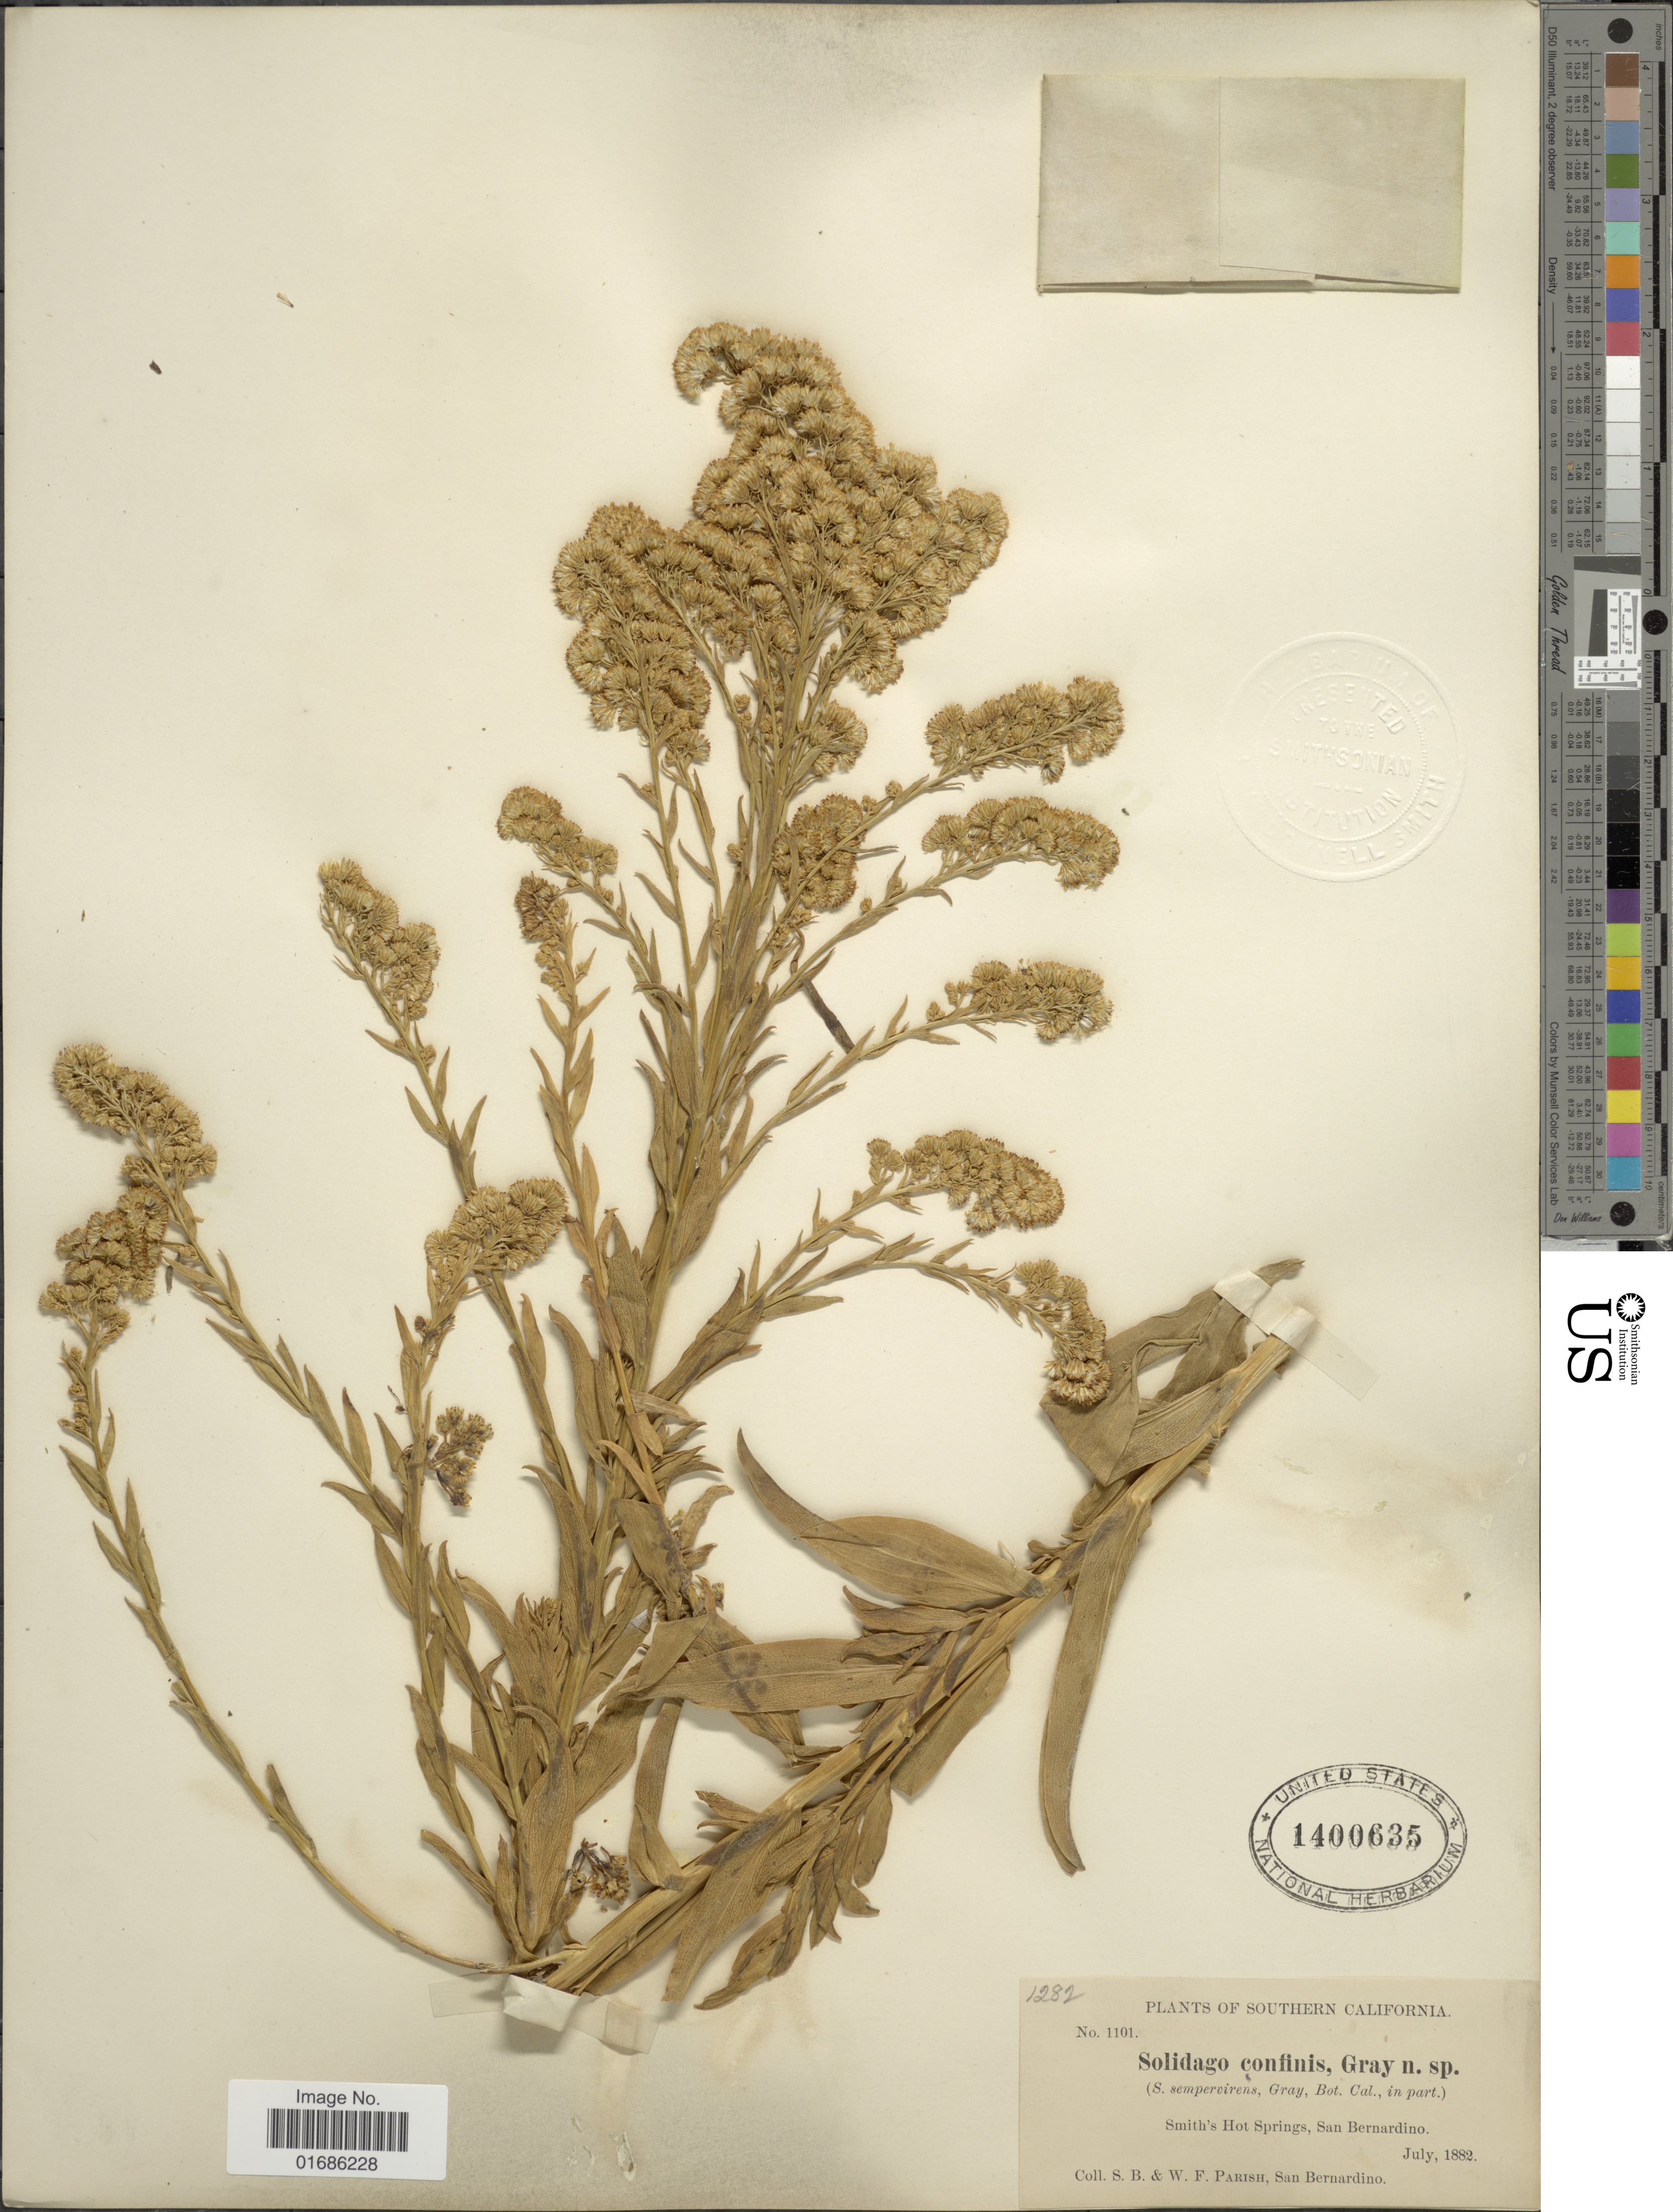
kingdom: Plantae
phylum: Tracheophyta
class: Magnoliopsida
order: Asterales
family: Asteraceae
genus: Solidago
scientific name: Solidago confinis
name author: A. Gray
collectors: S. B. Parish & W. F. Parish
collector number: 1282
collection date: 1882-07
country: United States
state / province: California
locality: Southern California, Smith's Hot Springs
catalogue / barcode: US 1400635